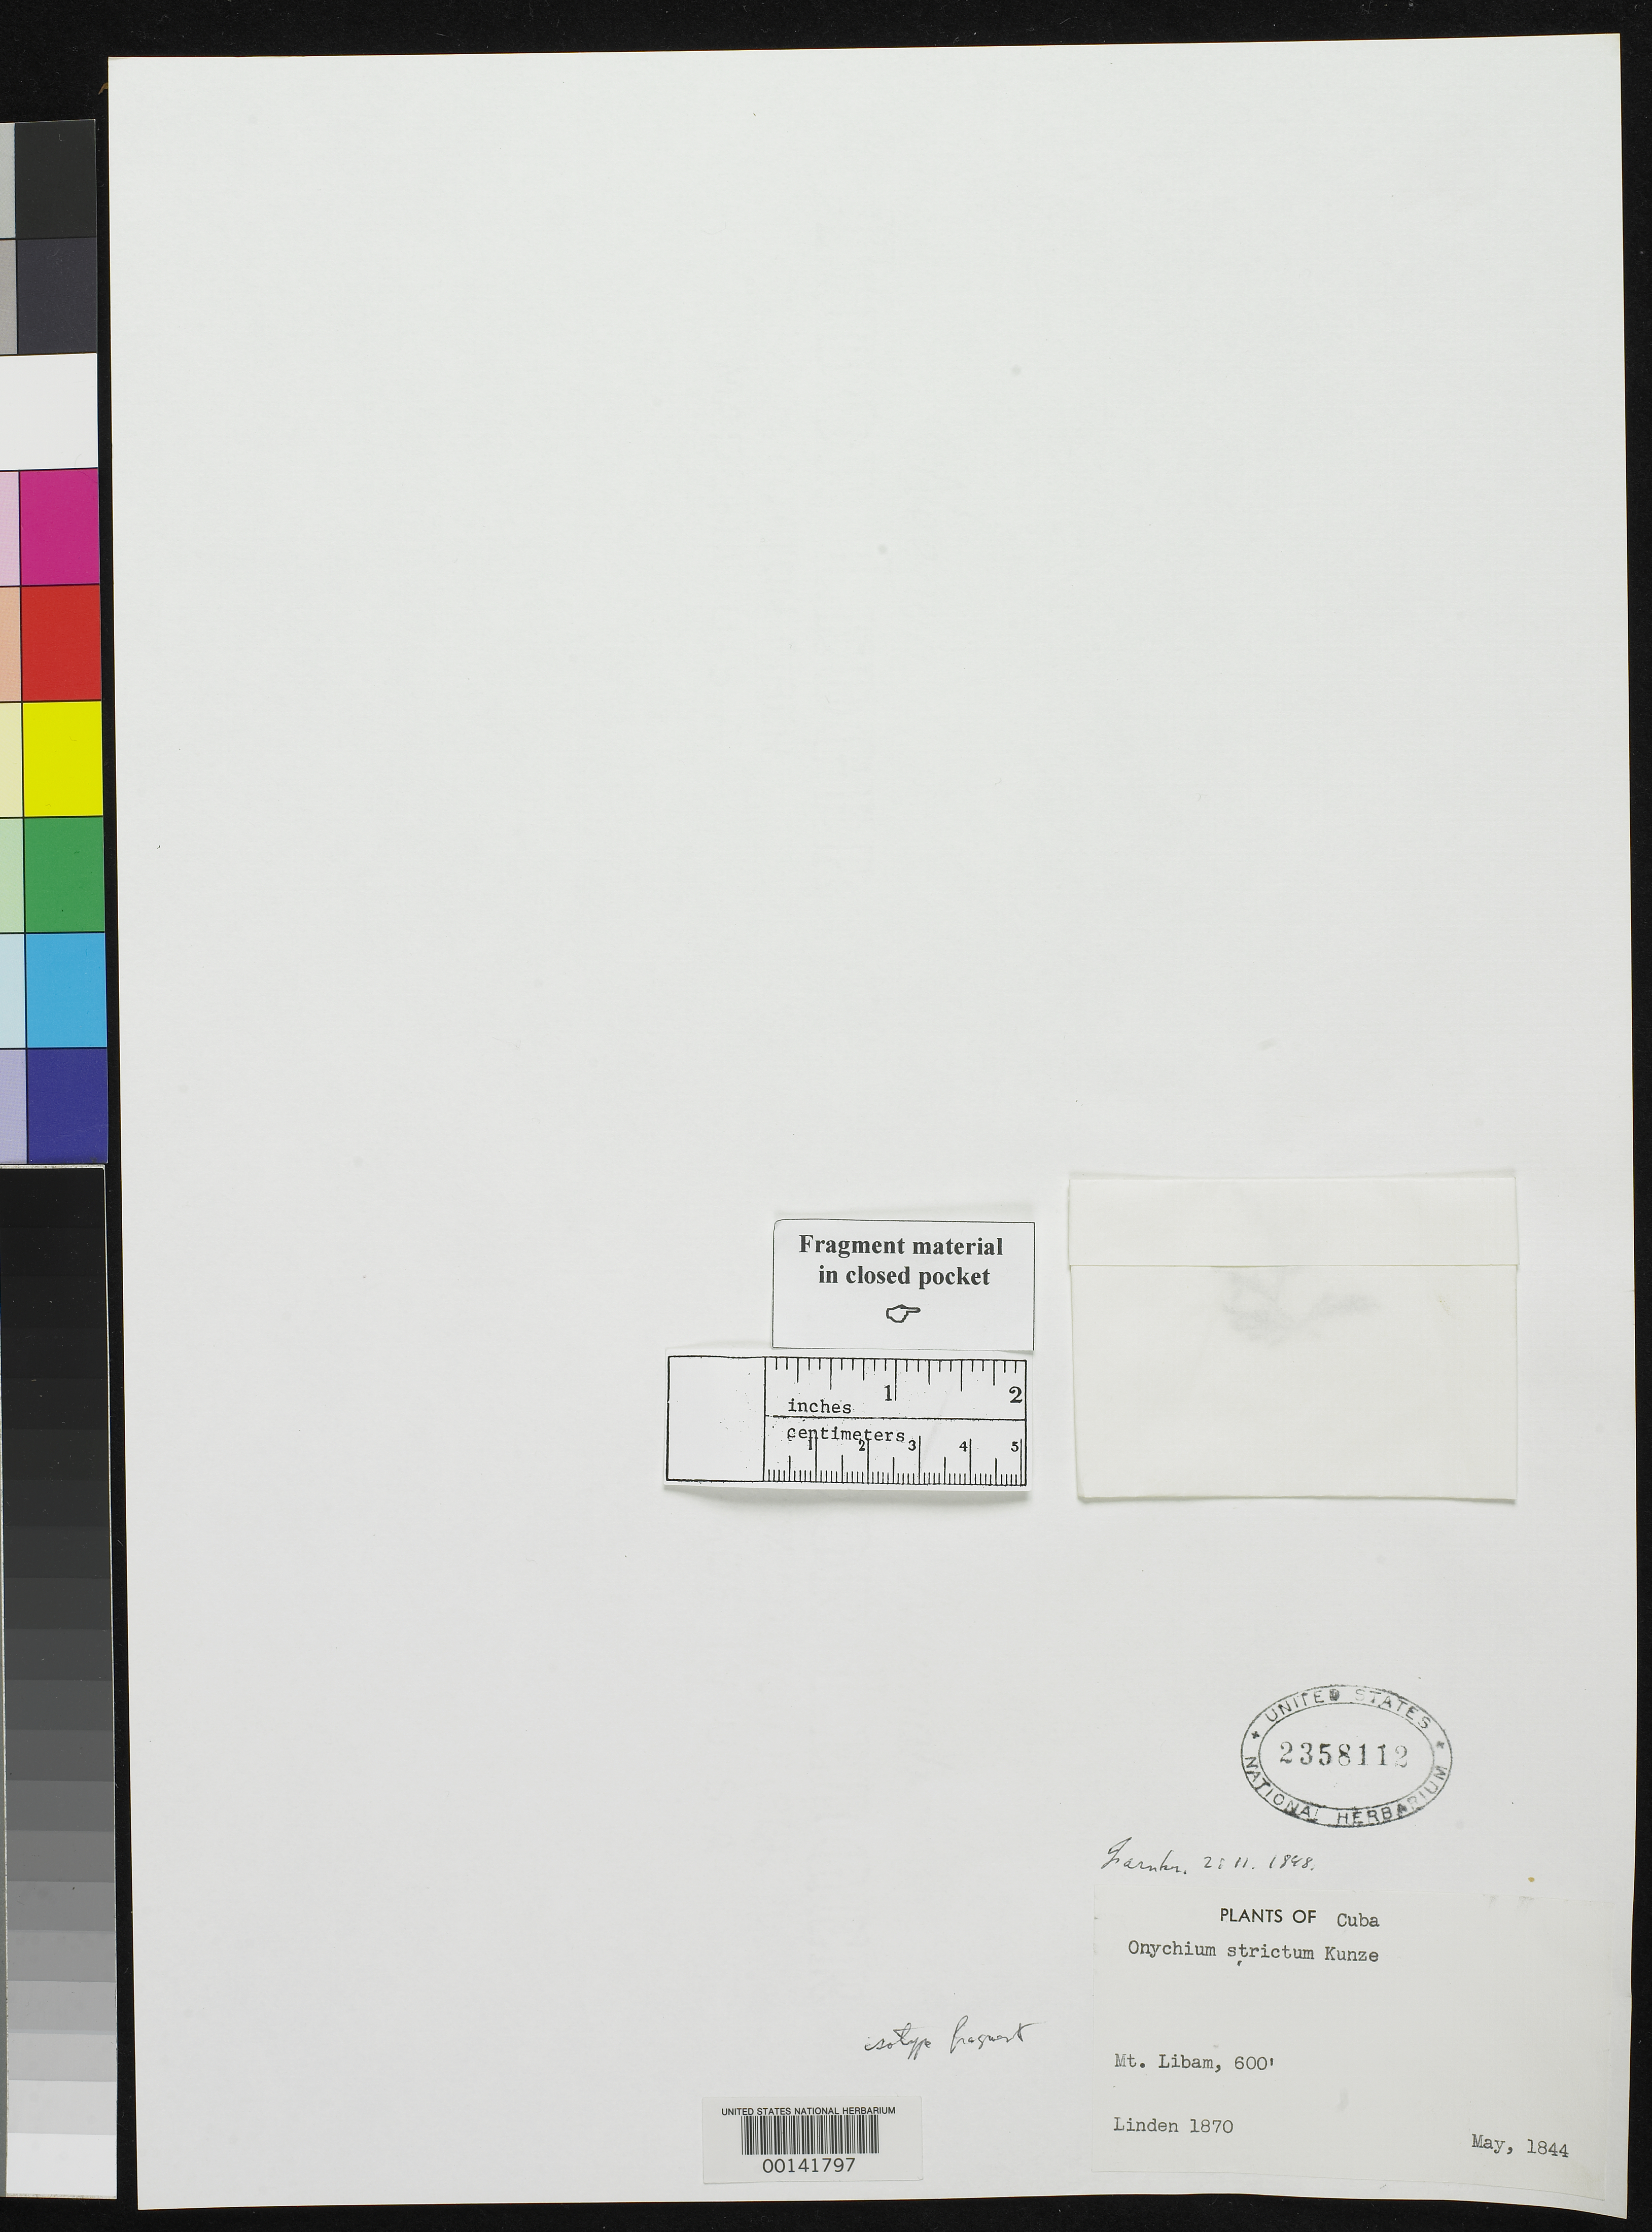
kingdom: Plantae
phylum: Tracheophyta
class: Polypodiopsida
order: Polypodiales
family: Pteridaceae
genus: Onychium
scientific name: Onychium strictum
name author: Kunze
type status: Isotype Fragment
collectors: J. Linden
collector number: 1870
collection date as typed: May 1844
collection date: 1844-05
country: Cuba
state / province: Oriente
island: Greater Antilles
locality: Mt. Liban, Lebanon Range.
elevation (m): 183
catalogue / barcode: US 2358112